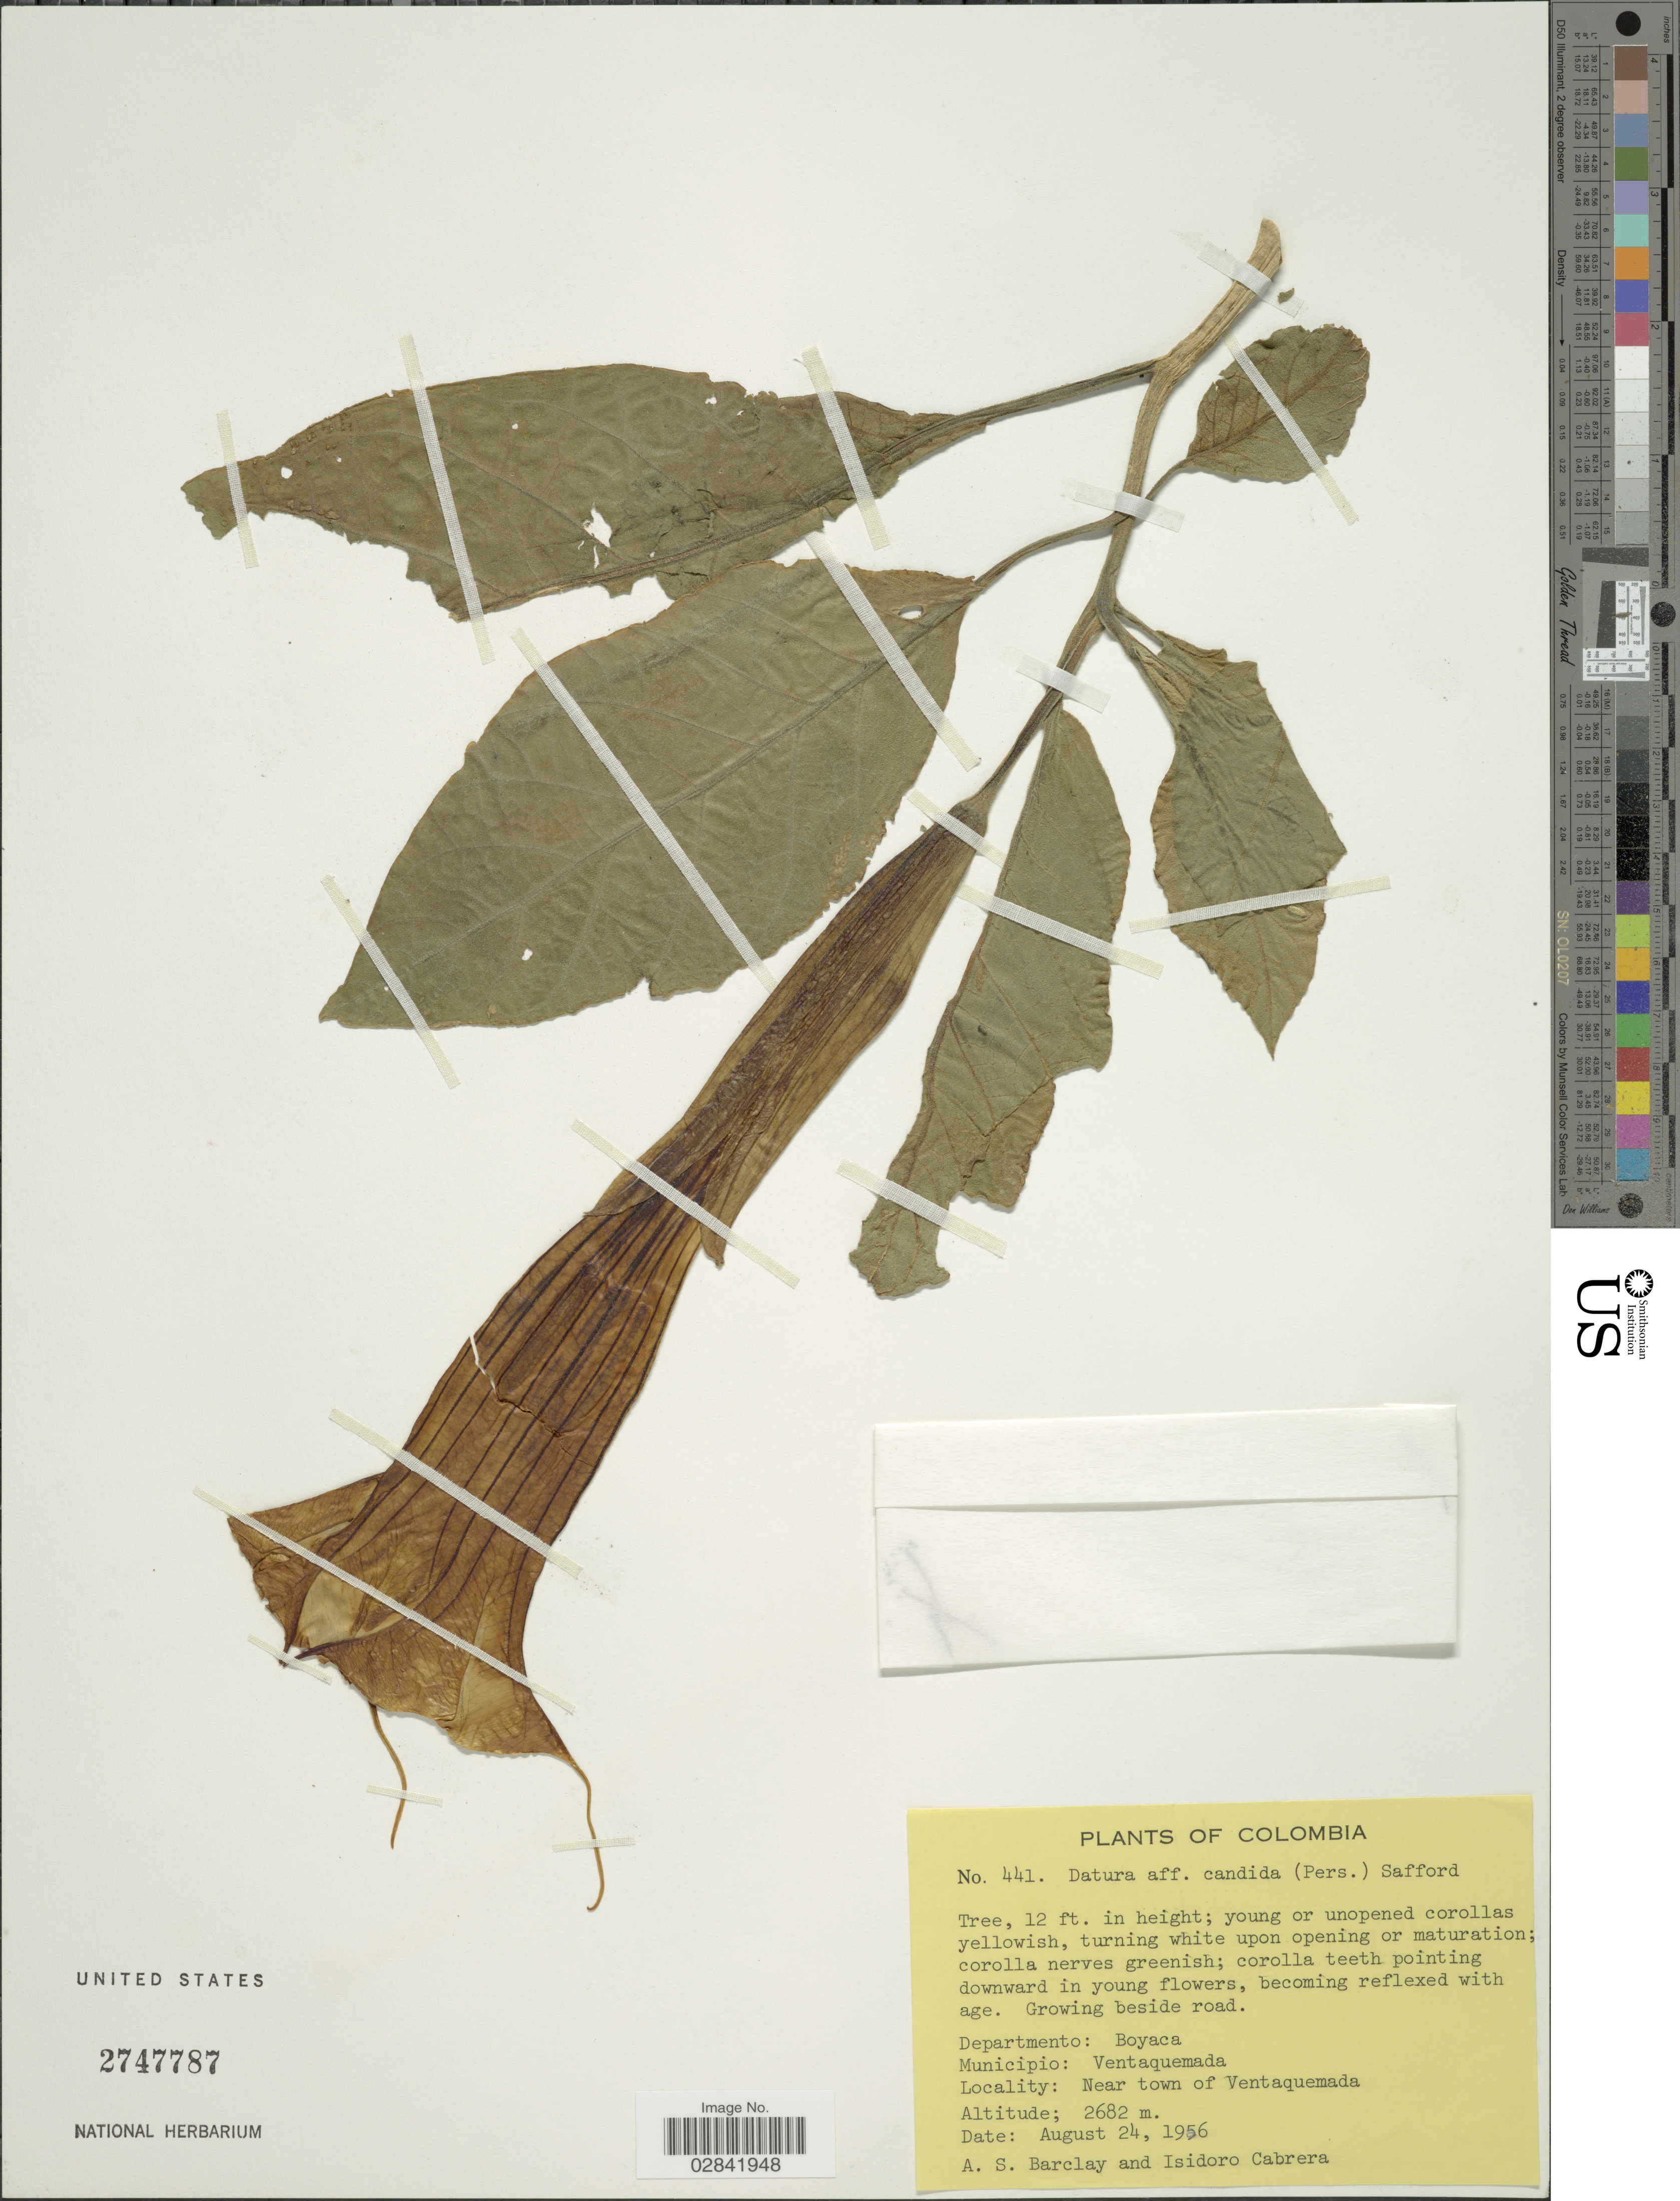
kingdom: Plantae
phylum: Tracheophyta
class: Magnoliopsida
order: Solanales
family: Solanaceae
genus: Brugmansia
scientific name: Brugmansia x candida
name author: Pers.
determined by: (US) Smithsonian Institution - National Museum of Natural History - Department of Botany (UNITED STATES)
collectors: A. S. Barclay & I. Cabrera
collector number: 441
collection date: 1956-08-24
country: Colombia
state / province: Boyacá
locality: Departmento: Boyaca, Municipio: Ventaquemada. Near town of Ventaquemada.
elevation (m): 2682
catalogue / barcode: US 2747787